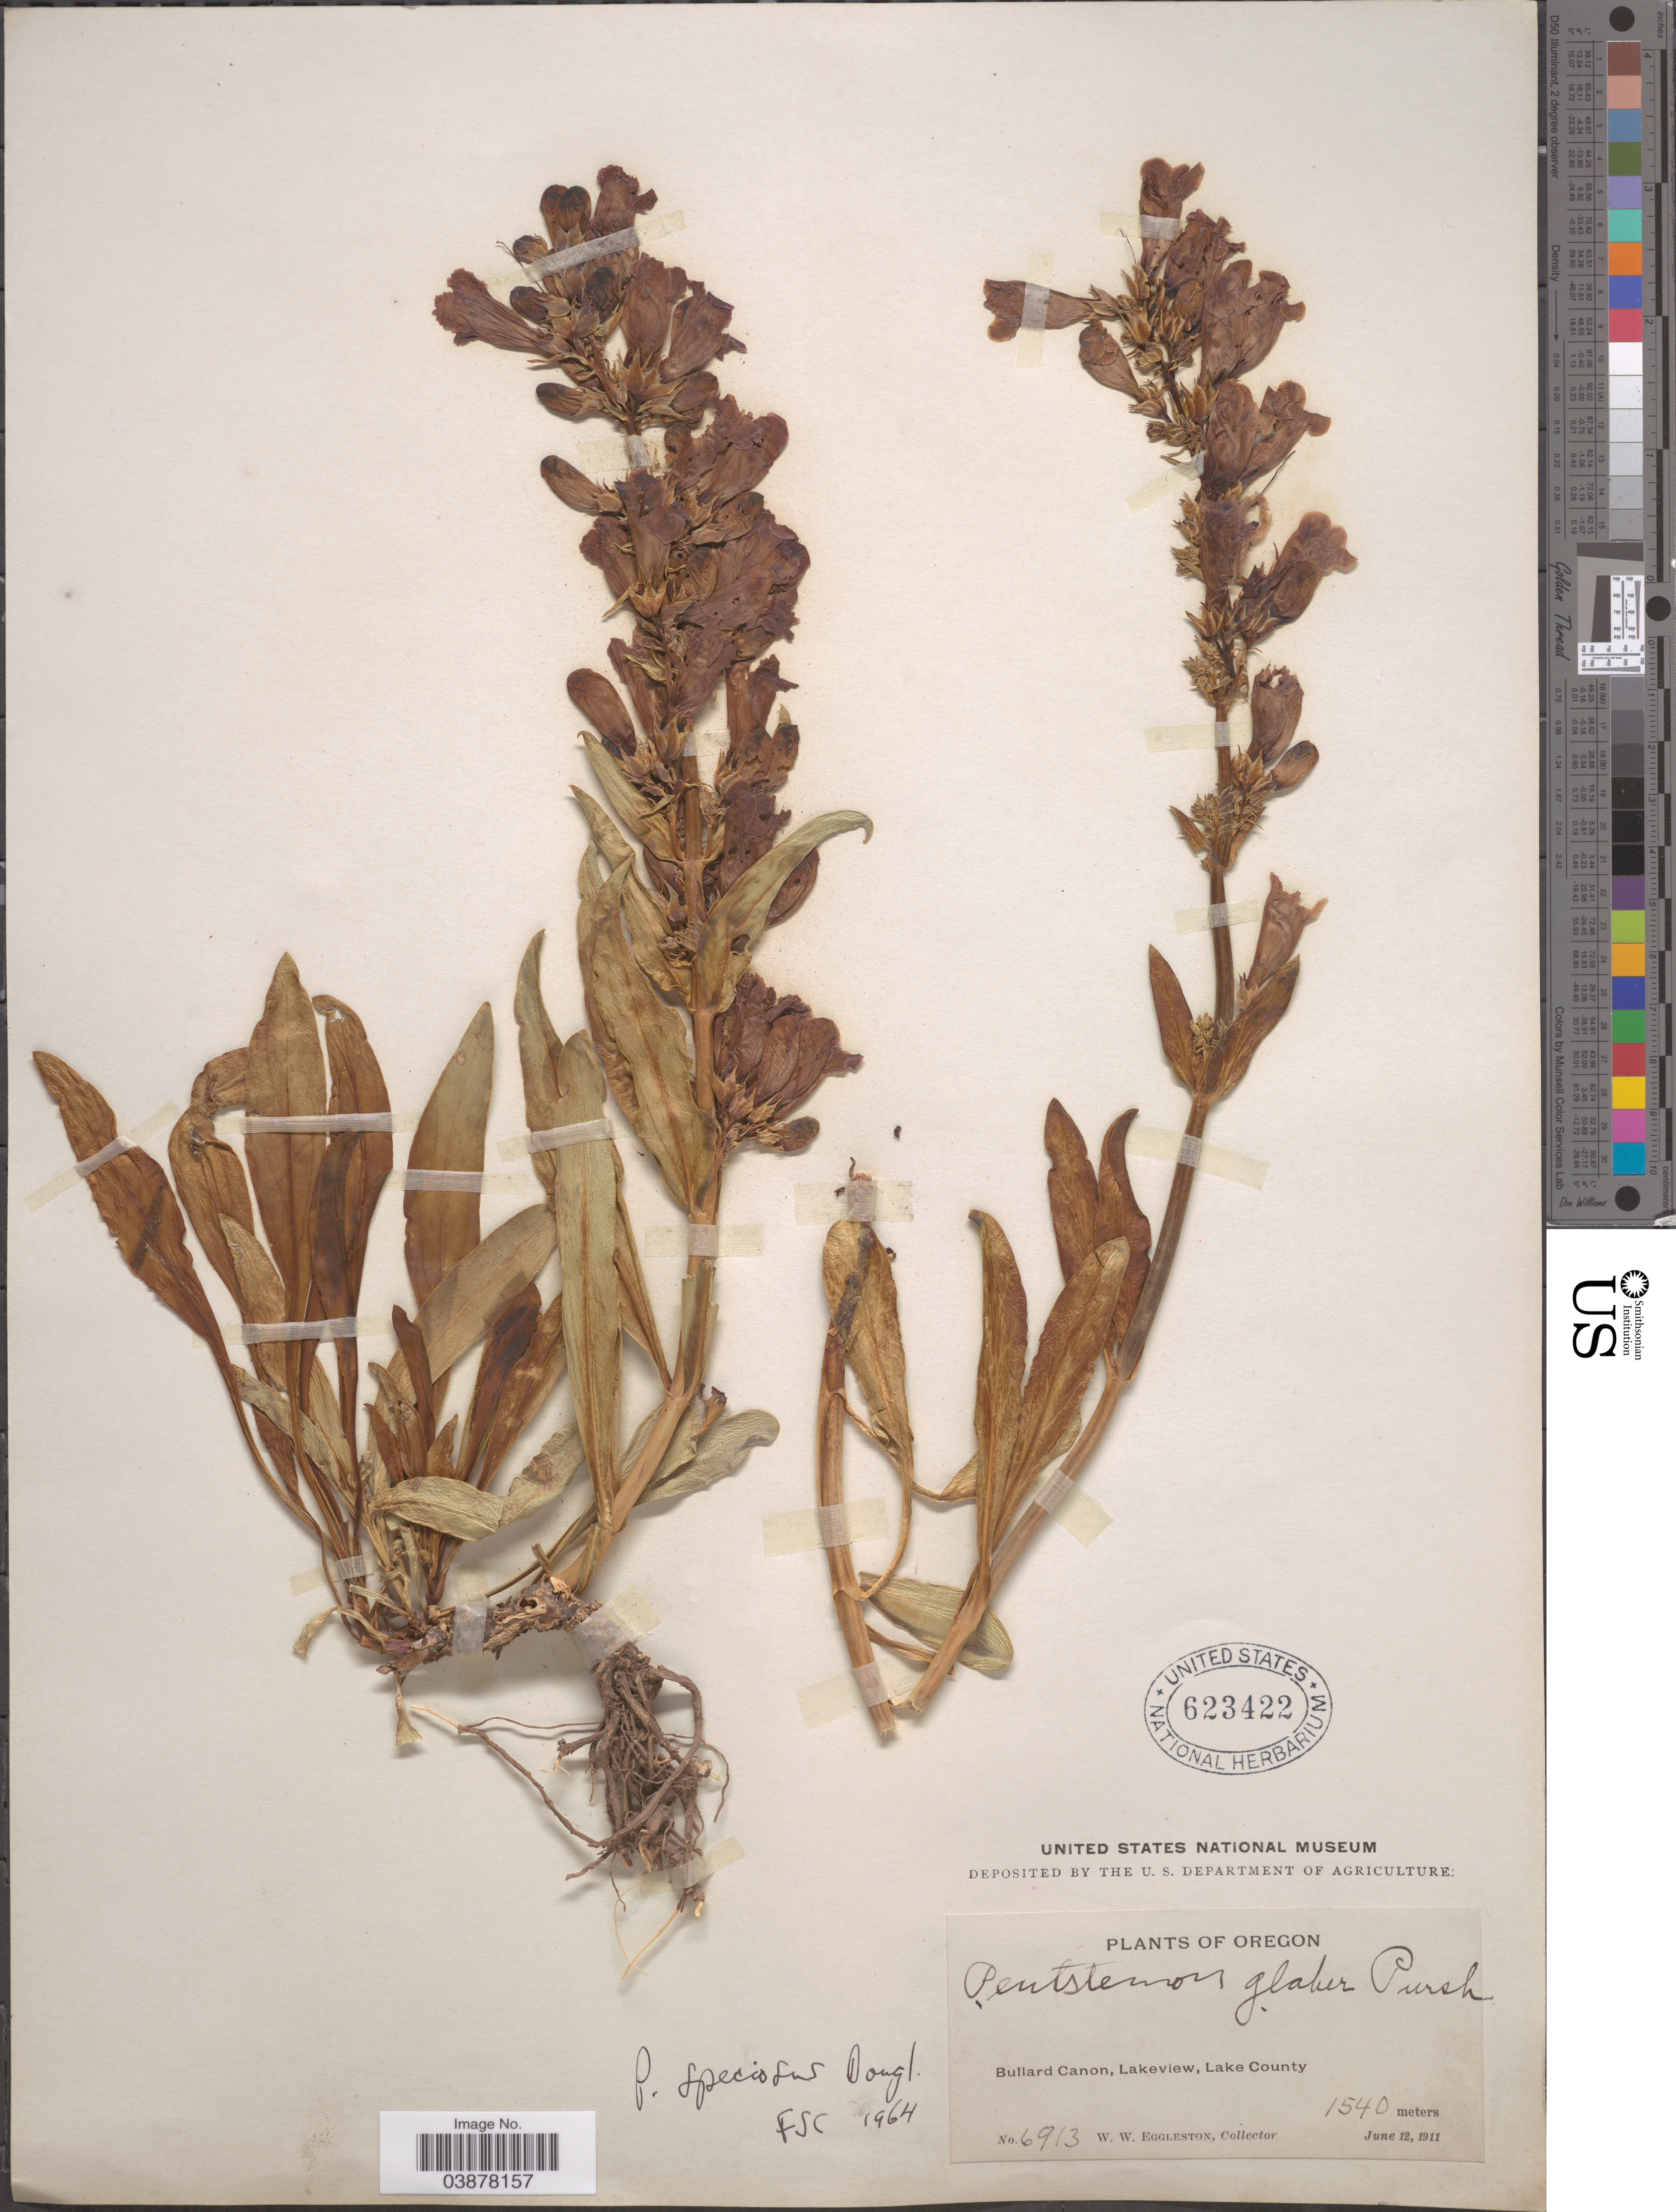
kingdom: Plantae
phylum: Tracheophyta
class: Magnoliopsida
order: Lamiales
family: Plantaginaceae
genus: Penstemon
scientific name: Penstemon speciosus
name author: Douglas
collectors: W. W. Eggleston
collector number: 6913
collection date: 1911-06-12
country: United States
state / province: Oregon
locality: Bullard Canon, Lakeview, Lake County.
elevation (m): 1540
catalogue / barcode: US 623422